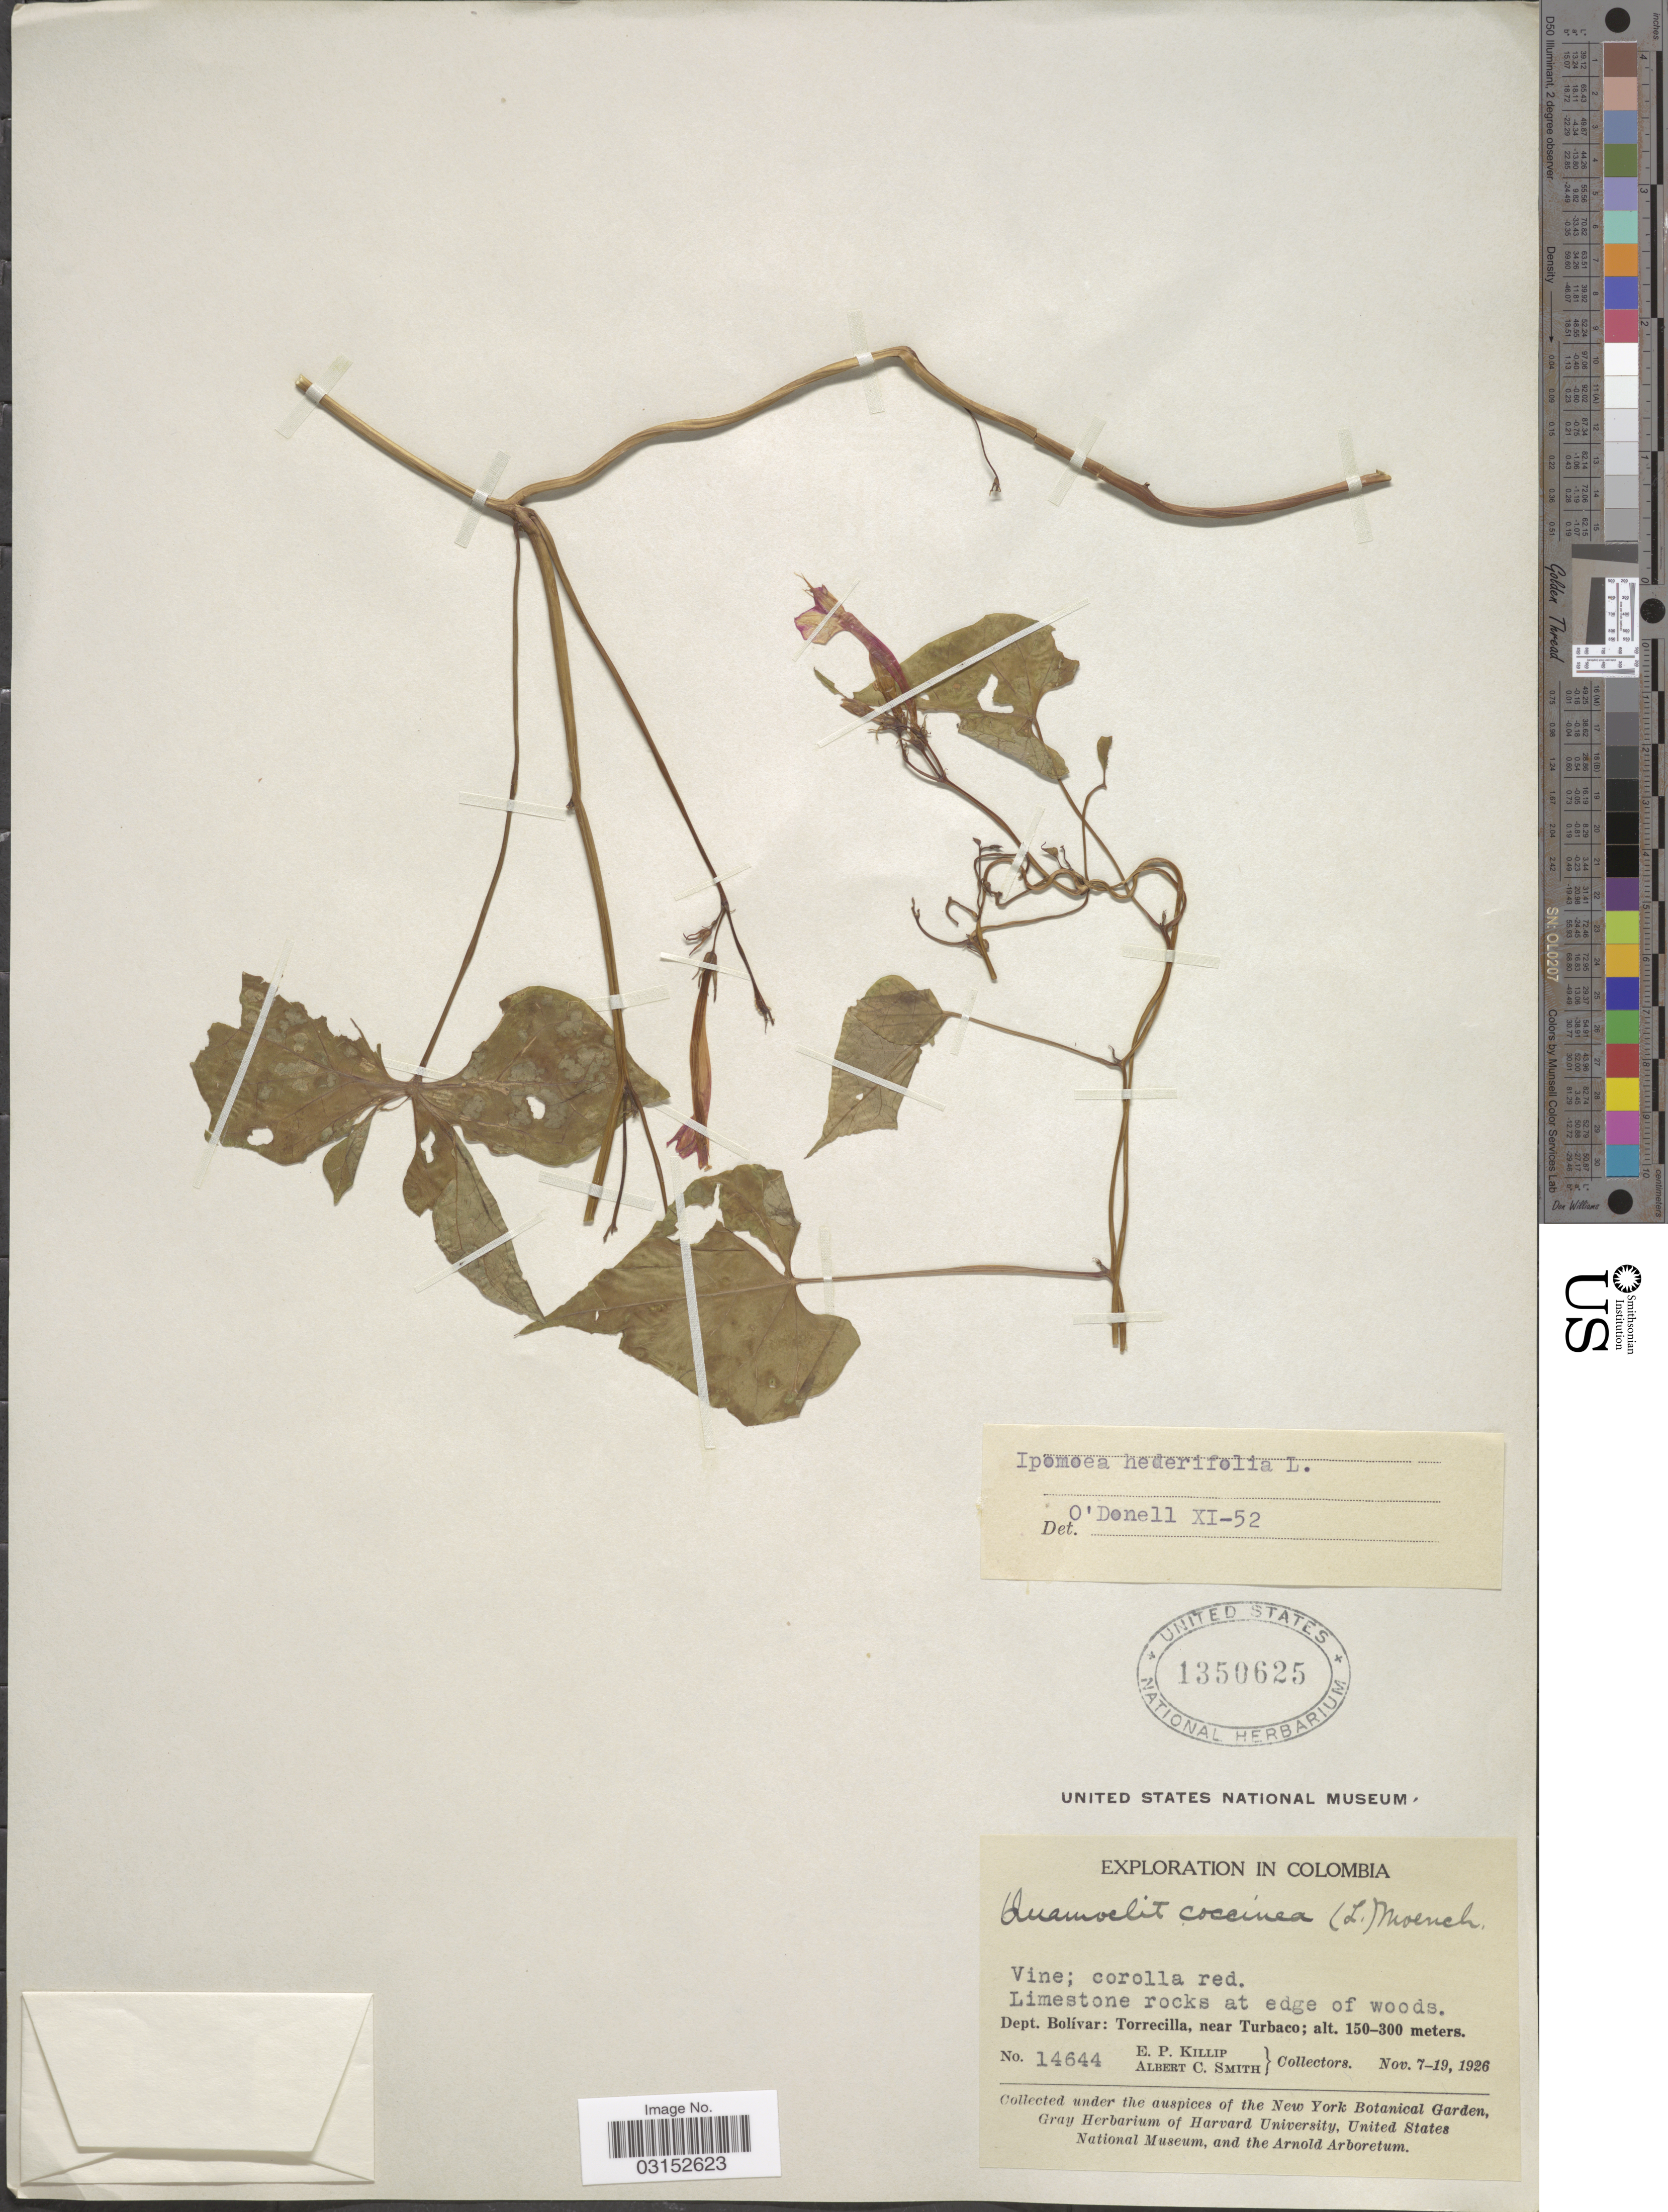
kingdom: Plantae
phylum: Tracheophyta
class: Magnoliopsida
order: Solanales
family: Convolvulaceae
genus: Ipomoea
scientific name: Ipomoea hederifolia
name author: L.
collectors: E. P. Killip & A. C. Smith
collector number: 14644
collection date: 1926-11-07/1926-11-19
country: Colombia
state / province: Bolívar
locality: Dept. Bolívar: Torrecilla, near Turbaco.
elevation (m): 150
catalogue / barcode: US 1350625